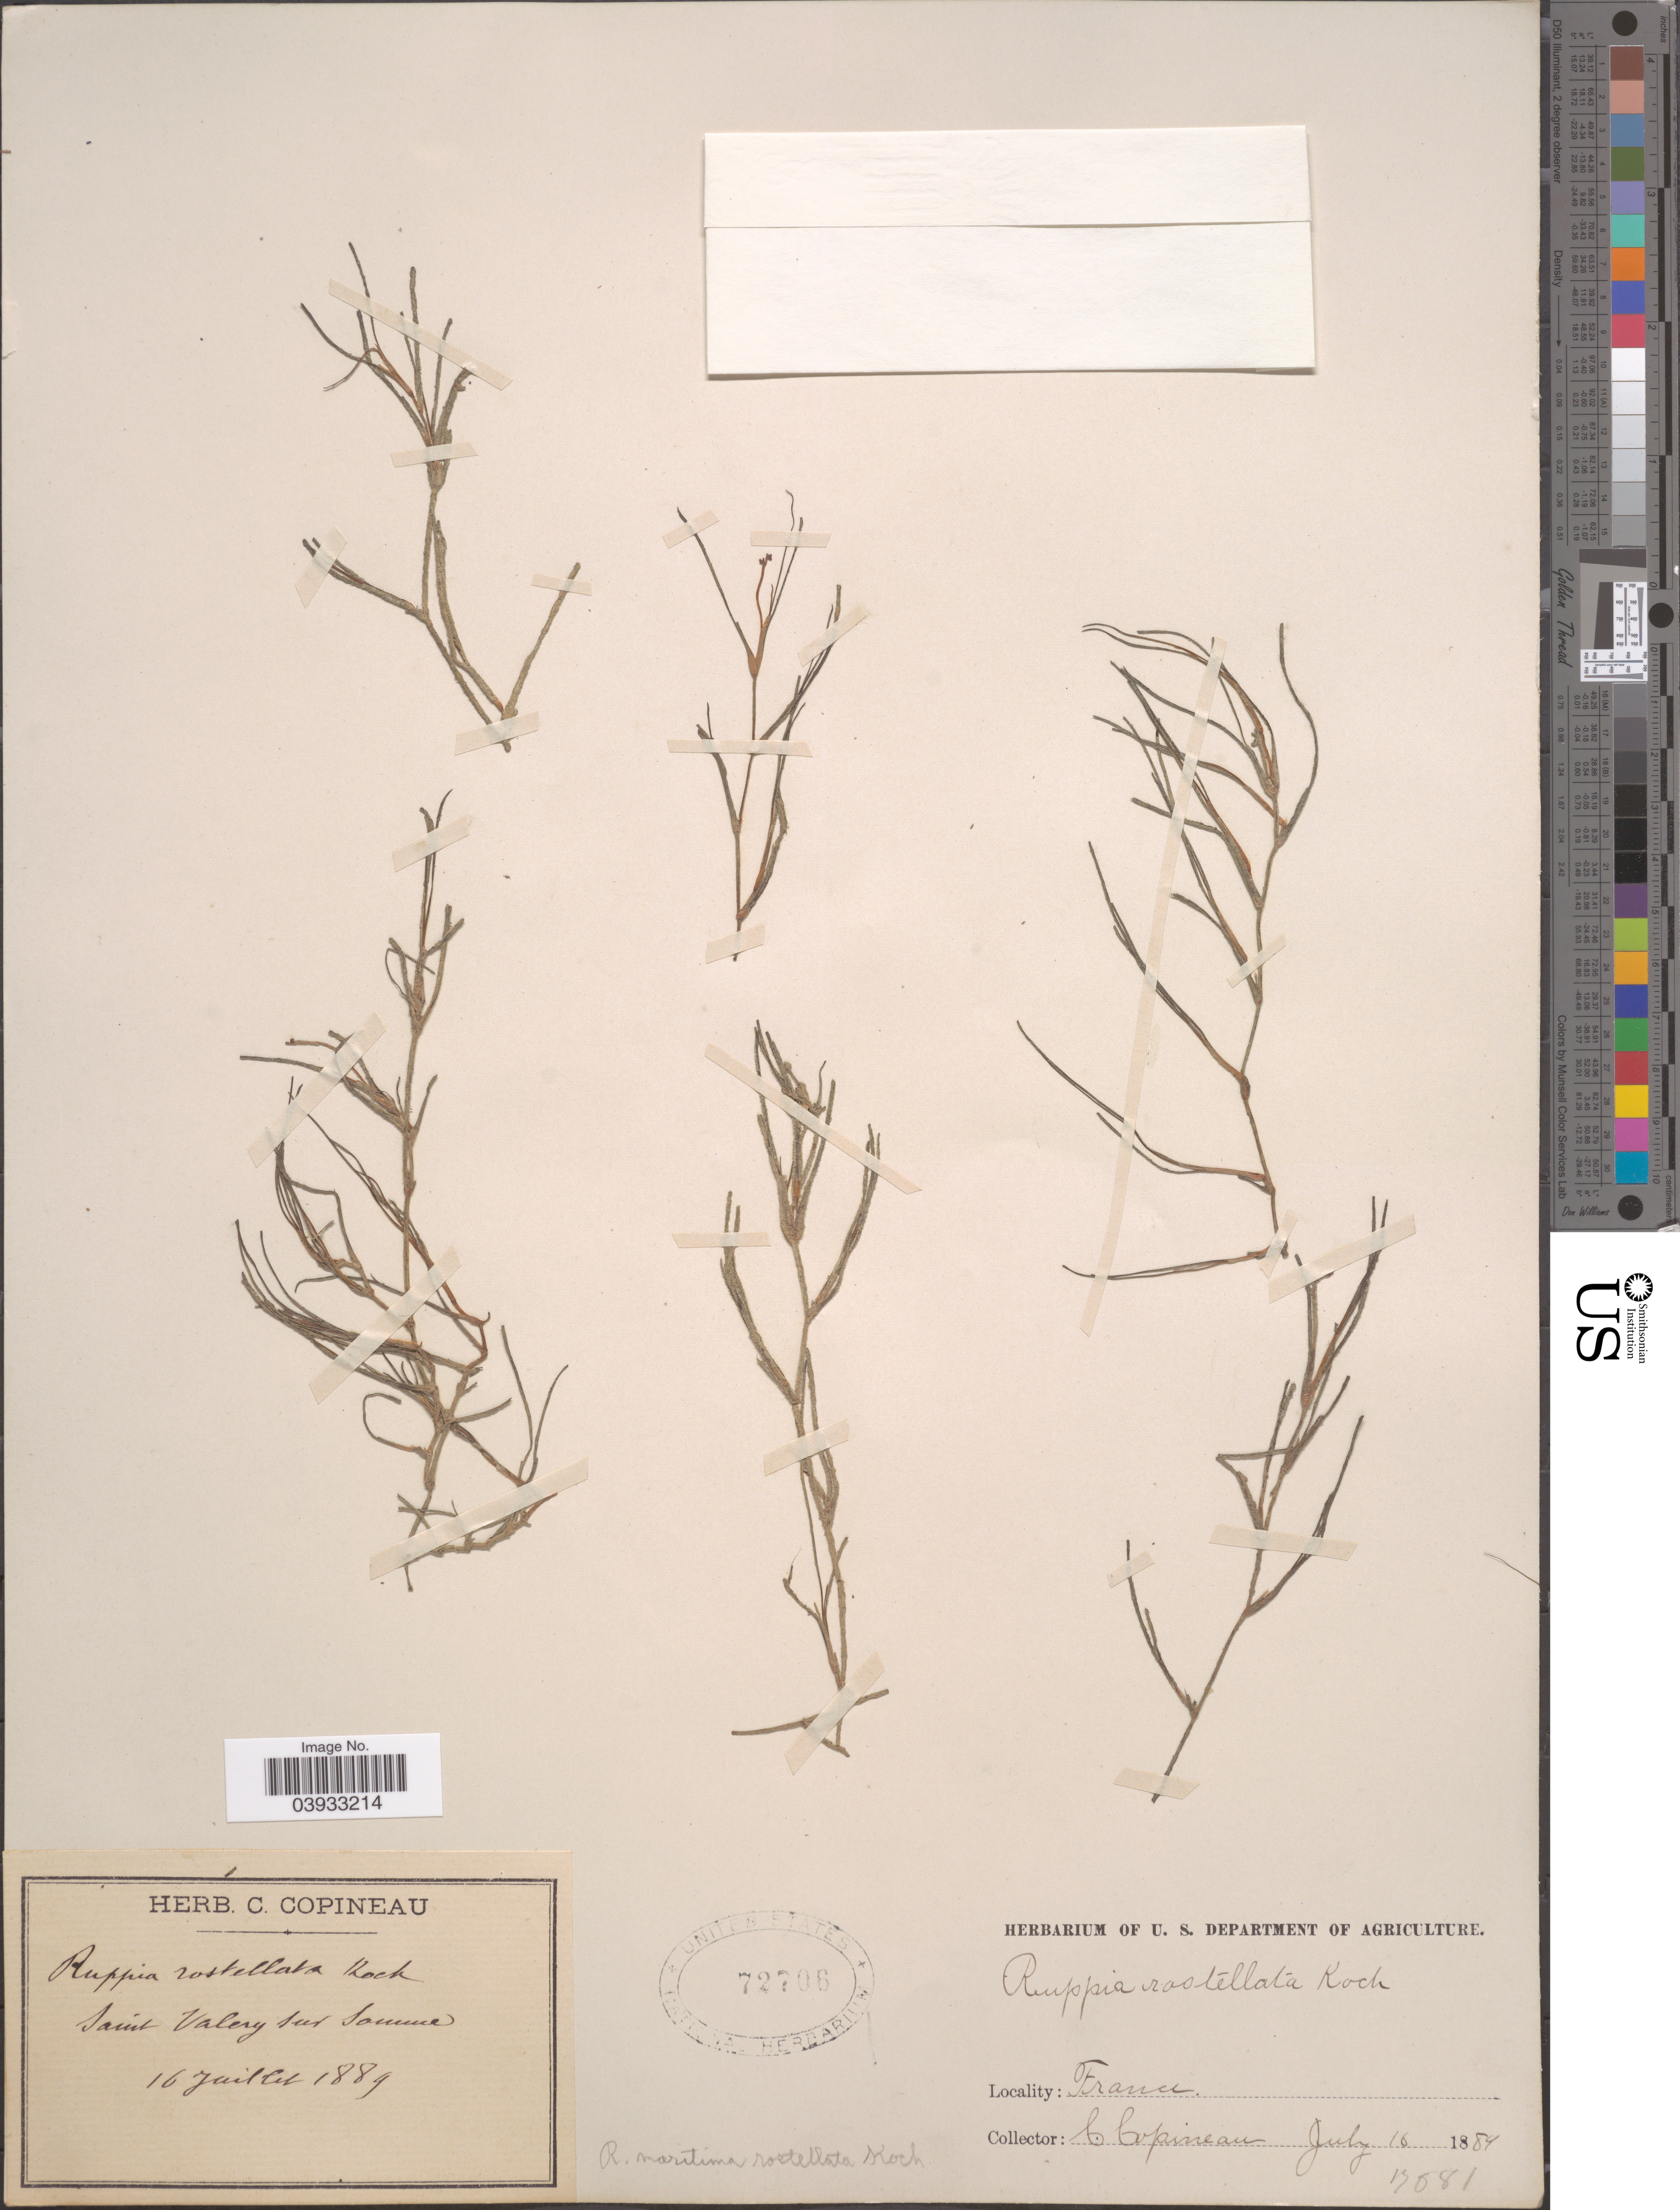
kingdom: Plantae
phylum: Tracheophyta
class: Liliopsida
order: Alismatales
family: Ruppiaceae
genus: Ruppia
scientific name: Ruppia rostellata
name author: W.D.J. Koch ex Rchb.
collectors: C. Copineau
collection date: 1889-07-16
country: France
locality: Saint Valery sur Somme.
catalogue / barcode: US 72706